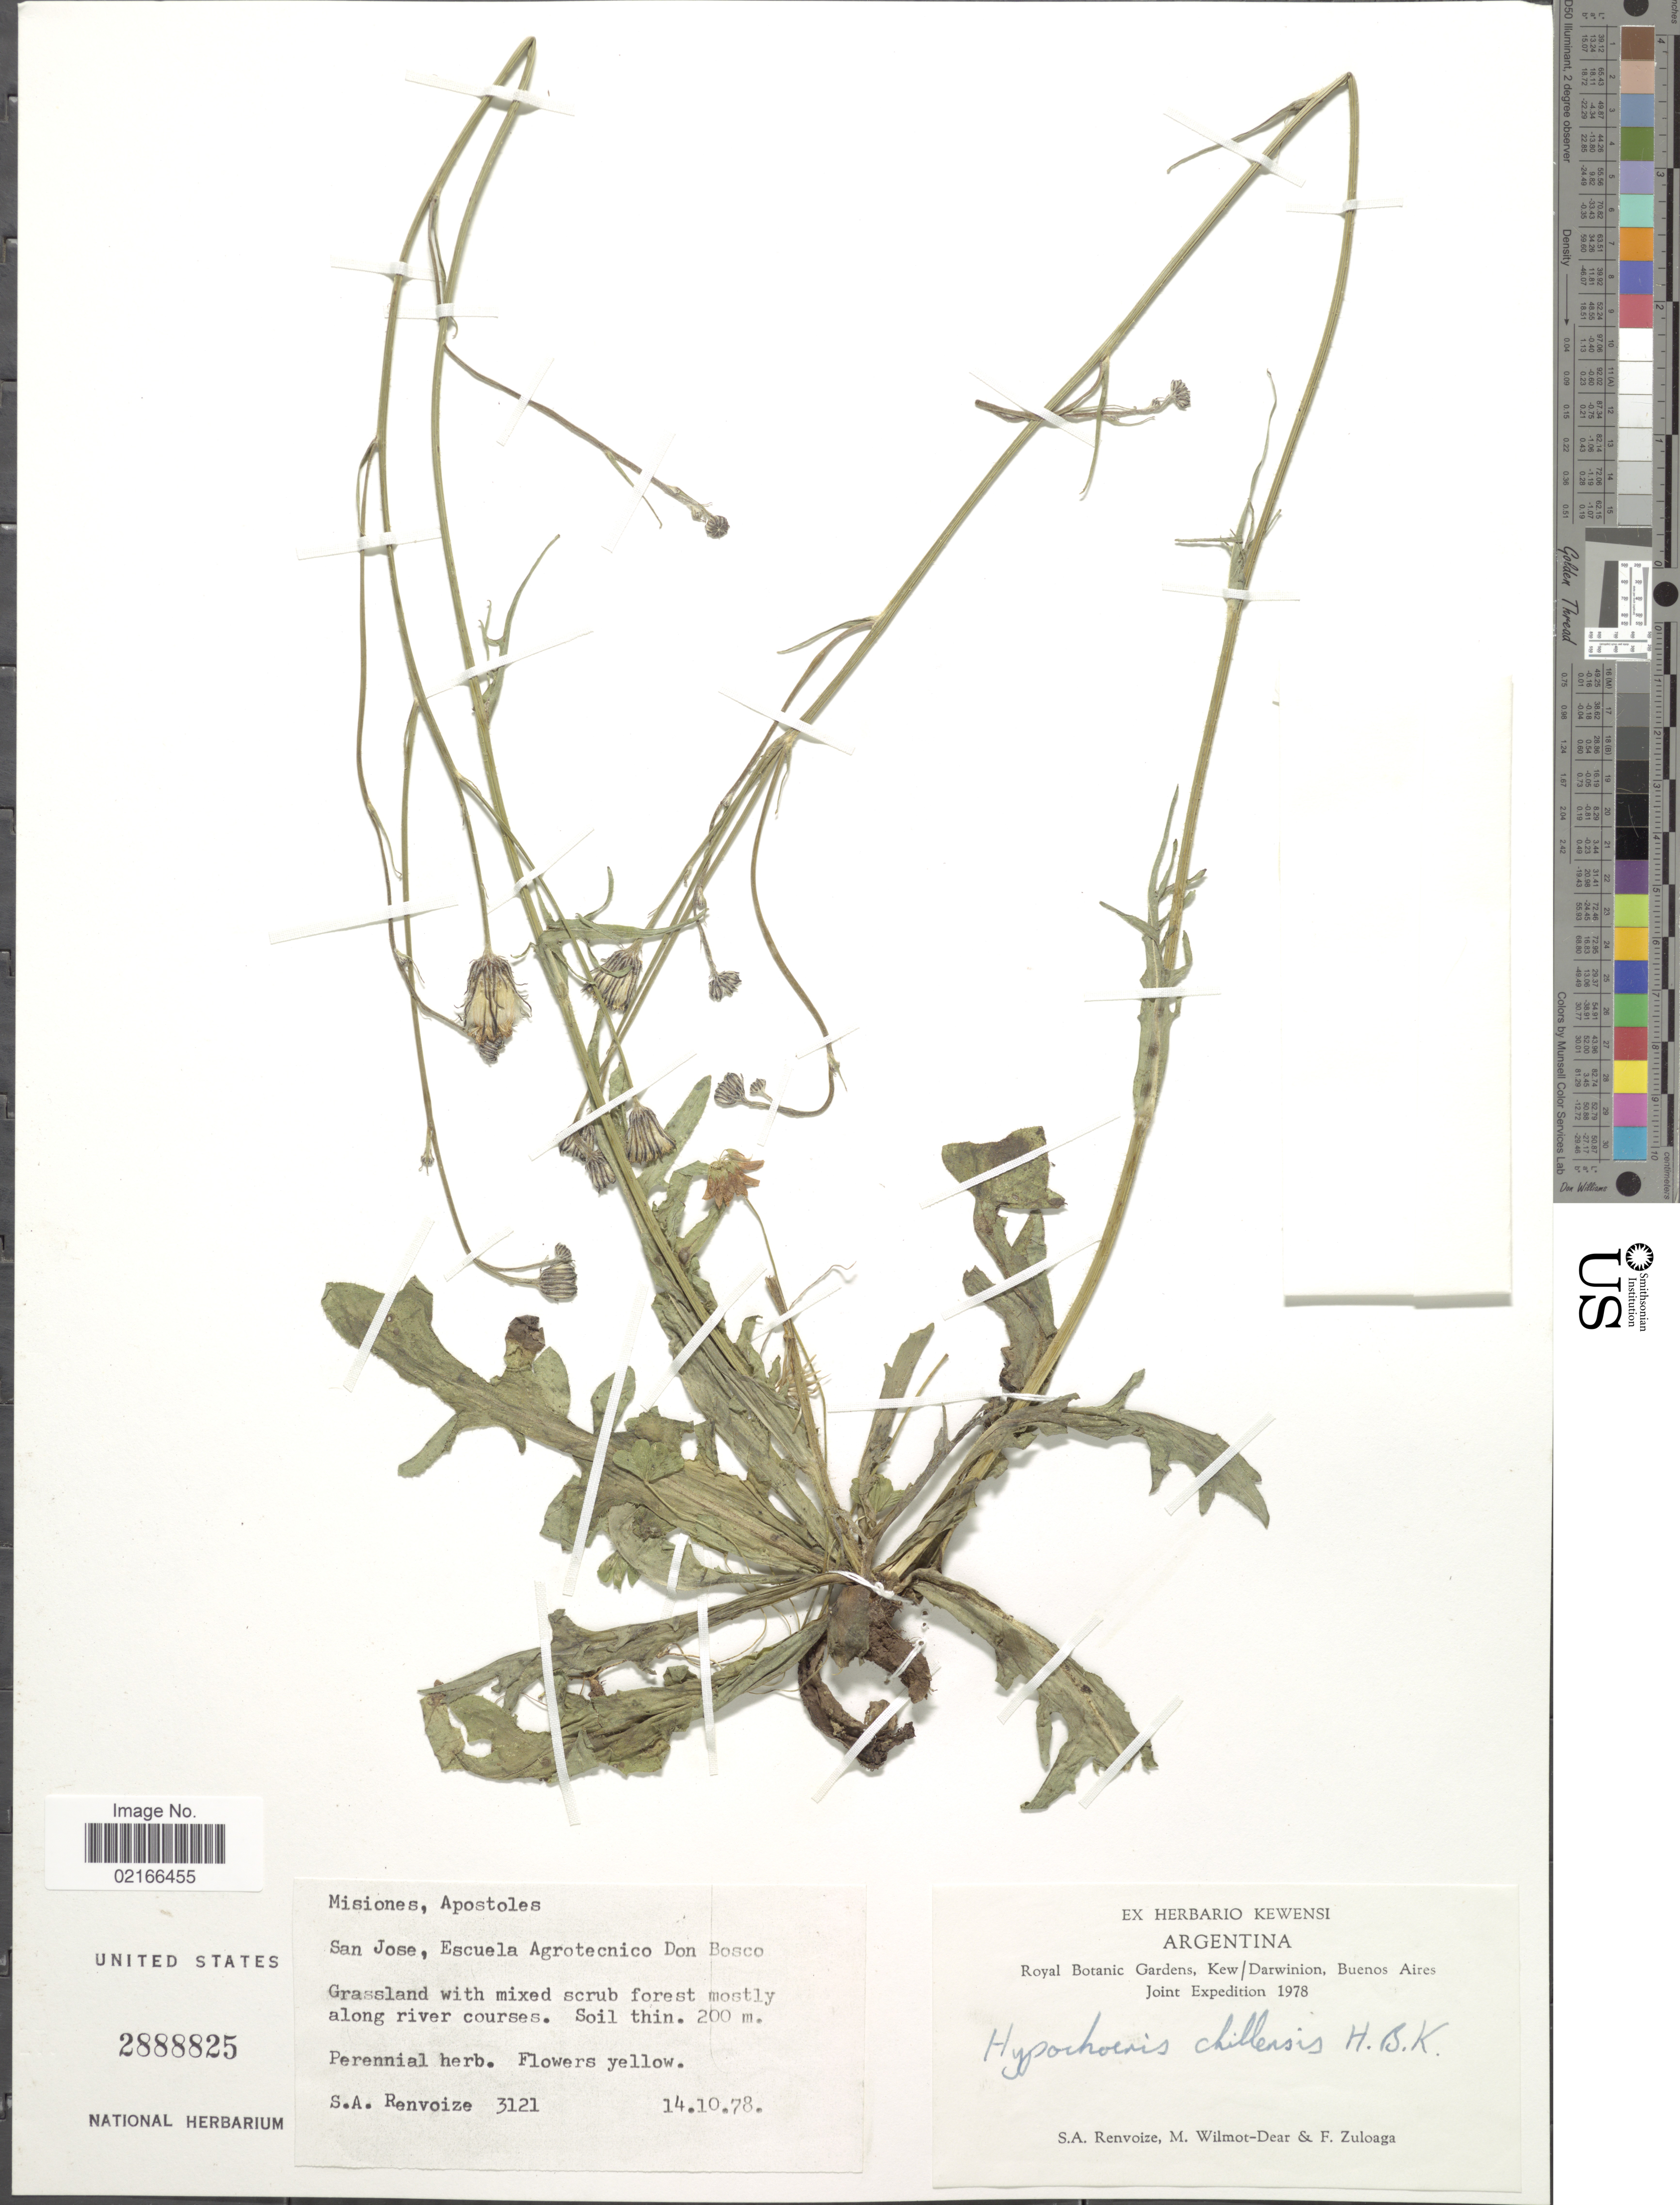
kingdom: Plantae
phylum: Tracheophyta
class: Magnoliopsida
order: Asterales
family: Asteraceae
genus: Hypochaeris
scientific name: Hypochaeris chillensis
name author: (Kunth) Britton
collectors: S. A. Renvoize, M. Wilmot-Dear & F. Zuloaga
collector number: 3121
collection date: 1978-10-14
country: Argentina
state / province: Misiones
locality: Apostoles. San Jose, Escuela Agrotecnico Don Bosco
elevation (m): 200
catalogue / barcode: US 2888825